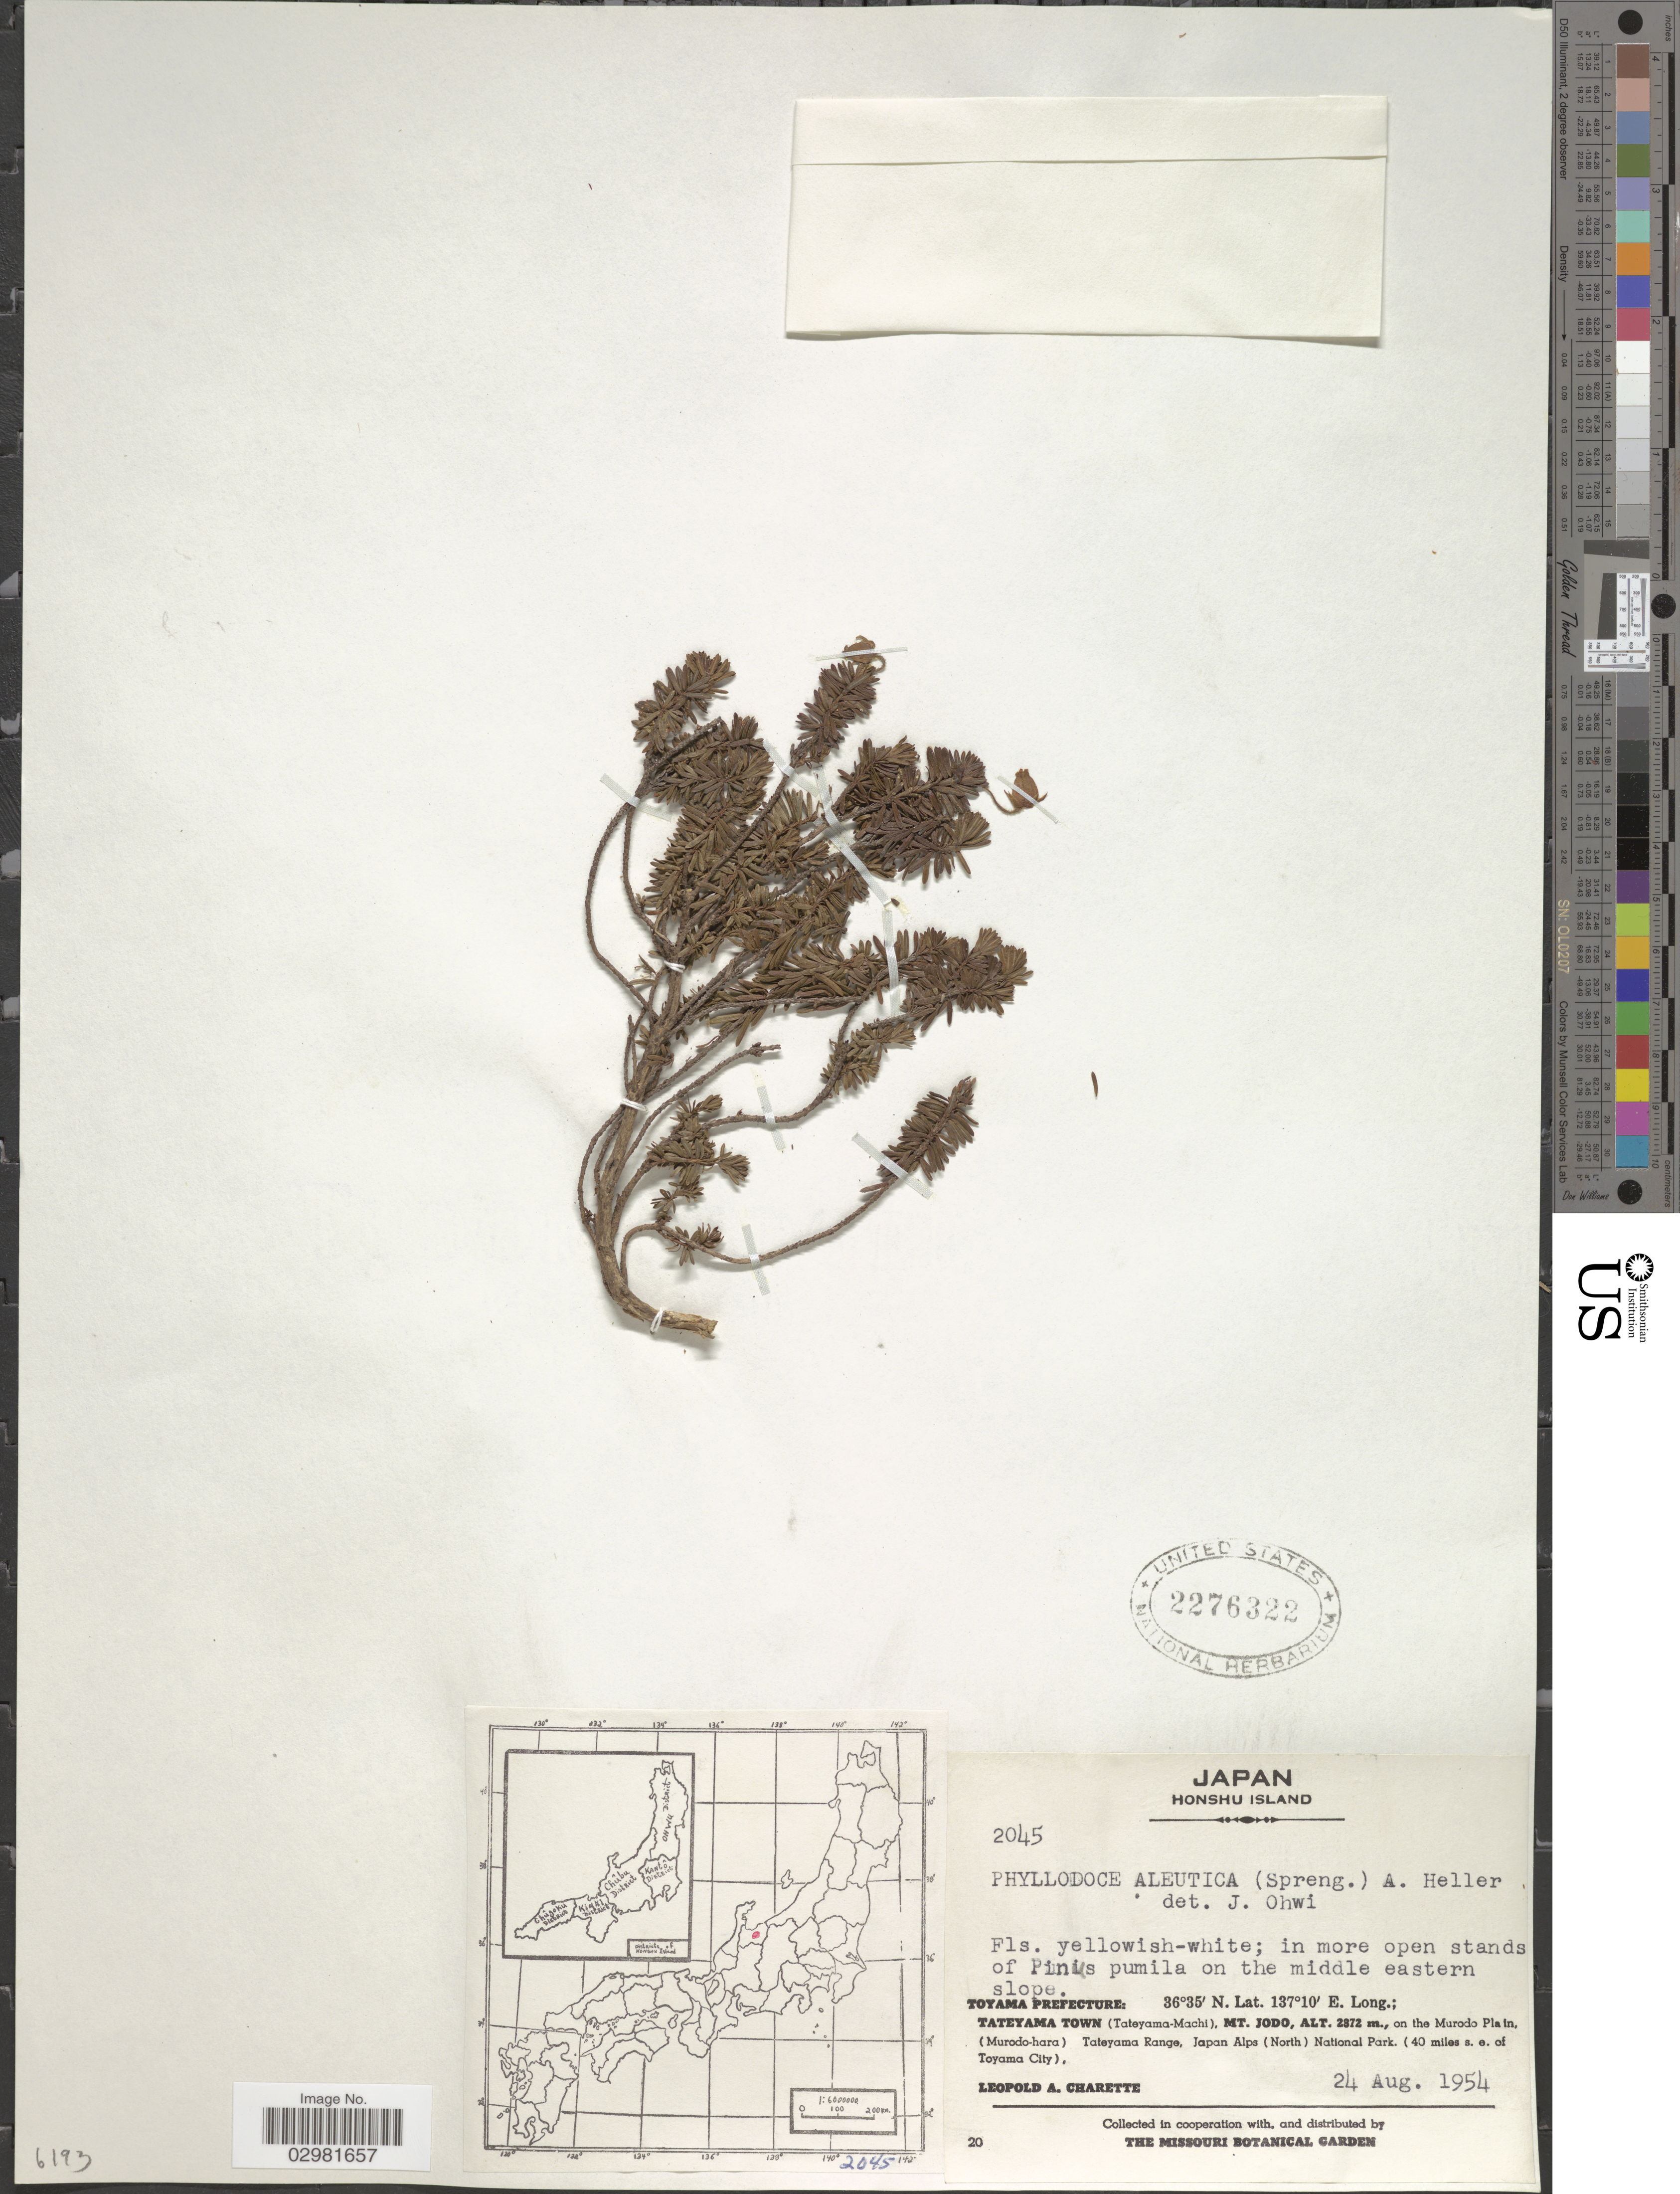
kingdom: Plantae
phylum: Tracheophyta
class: Magnoliopsida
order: Ericales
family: Ericaceae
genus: Phyllodoce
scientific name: Phyllodoce aleutica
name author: (Spreng.) A. Heller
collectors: L. A. Charette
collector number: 2045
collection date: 1954-08-24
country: Japan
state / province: Toyama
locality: Honshu Island. Toyama Prefecture: Tateyama Town (Tateyama-Machi), Mt. Jodo, on the Murodo Plain, (Murodo-hara) Tateyama Range, Japan Alps (North) National Park. (40 miles s.e. of Toyama City).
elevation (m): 2872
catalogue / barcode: US 2276322